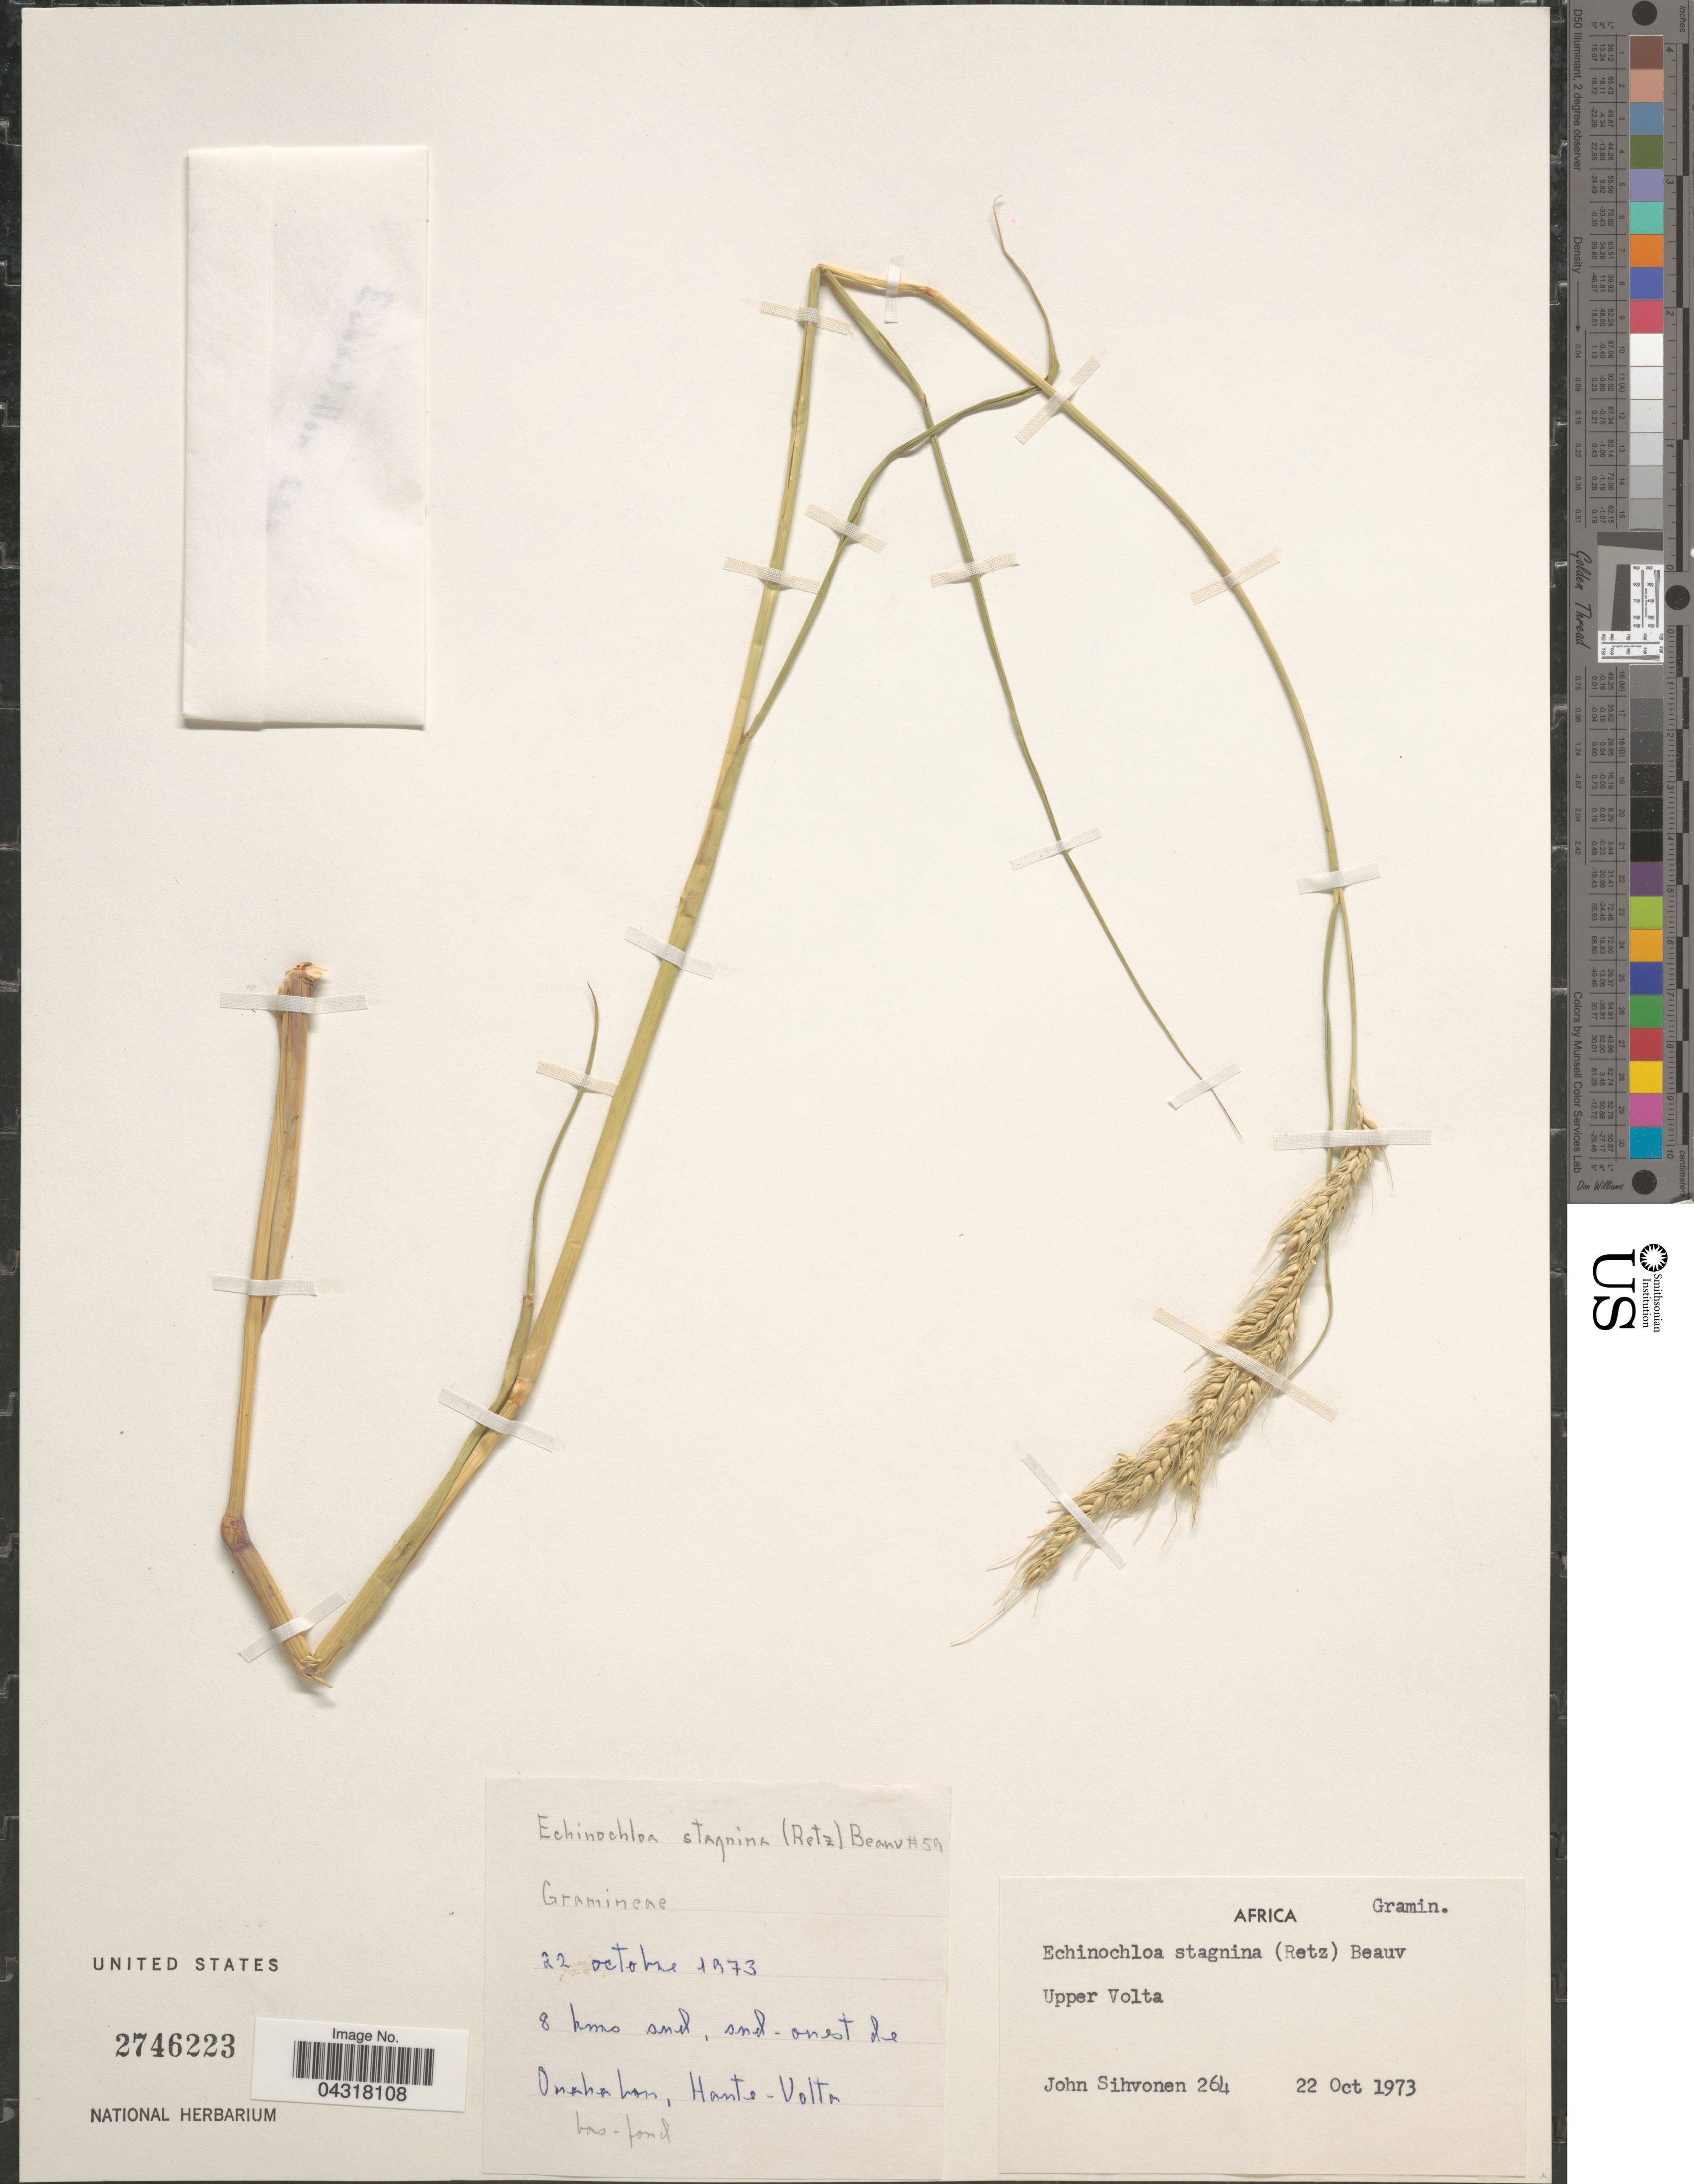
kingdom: Plantae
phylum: Tracheophyta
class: Liliopsida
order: Poales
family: Poaceae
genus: Echinochloa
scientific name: Echinochloa stagnina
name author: (Retz.) P. Beauv.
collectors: J. Sihvonen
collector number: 264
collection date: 1973-10-22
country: Burkina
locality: Upper Volta. 8 kms sud, sud-ouest de Ouahabou, Haute-Volta.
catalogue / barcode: US 2746223